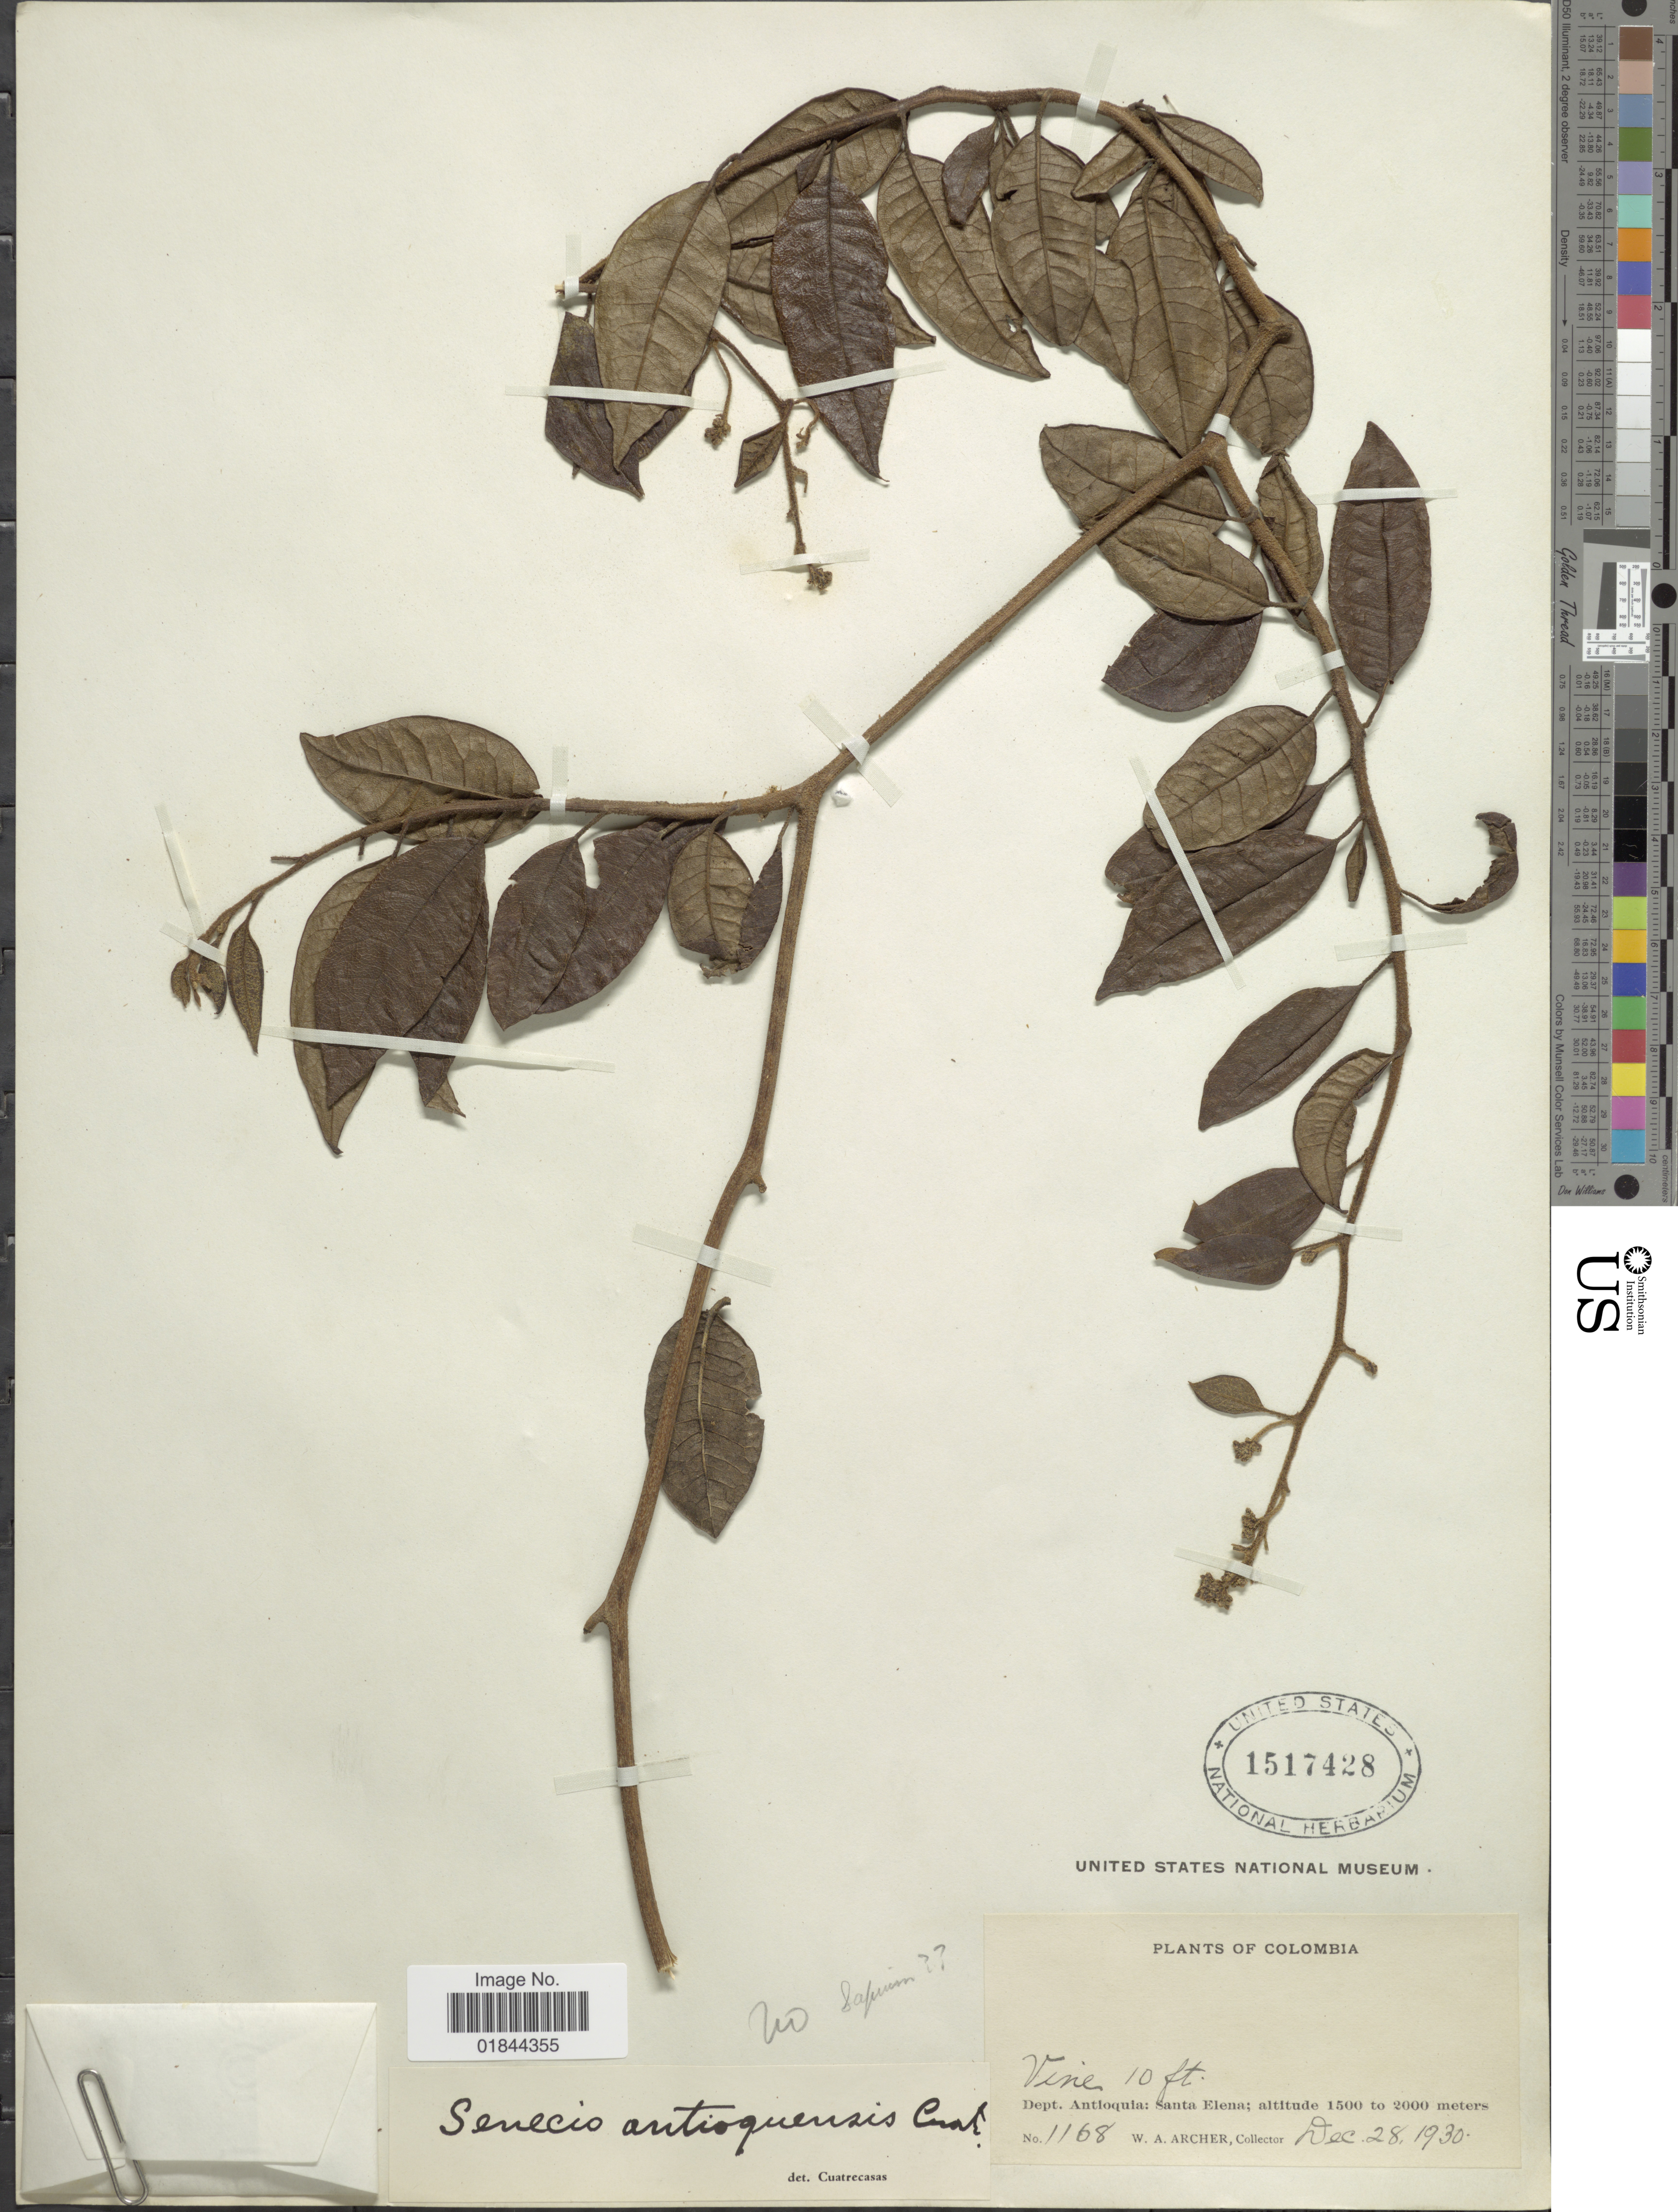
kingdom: Plantae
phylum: Tracheophyta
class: Magnoliopsida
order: Asterales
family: Asteraceae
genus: Pentacalia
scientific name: Pentacalia antioquensis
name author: (Cuatrec.) Cuatrec.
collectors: W. A. Archer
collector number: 1168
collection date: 1930-12-28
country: Colombia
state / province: Antioquia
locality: Dept. Antioquia: Sant Elena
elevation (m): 1500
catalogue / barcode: US 1517428